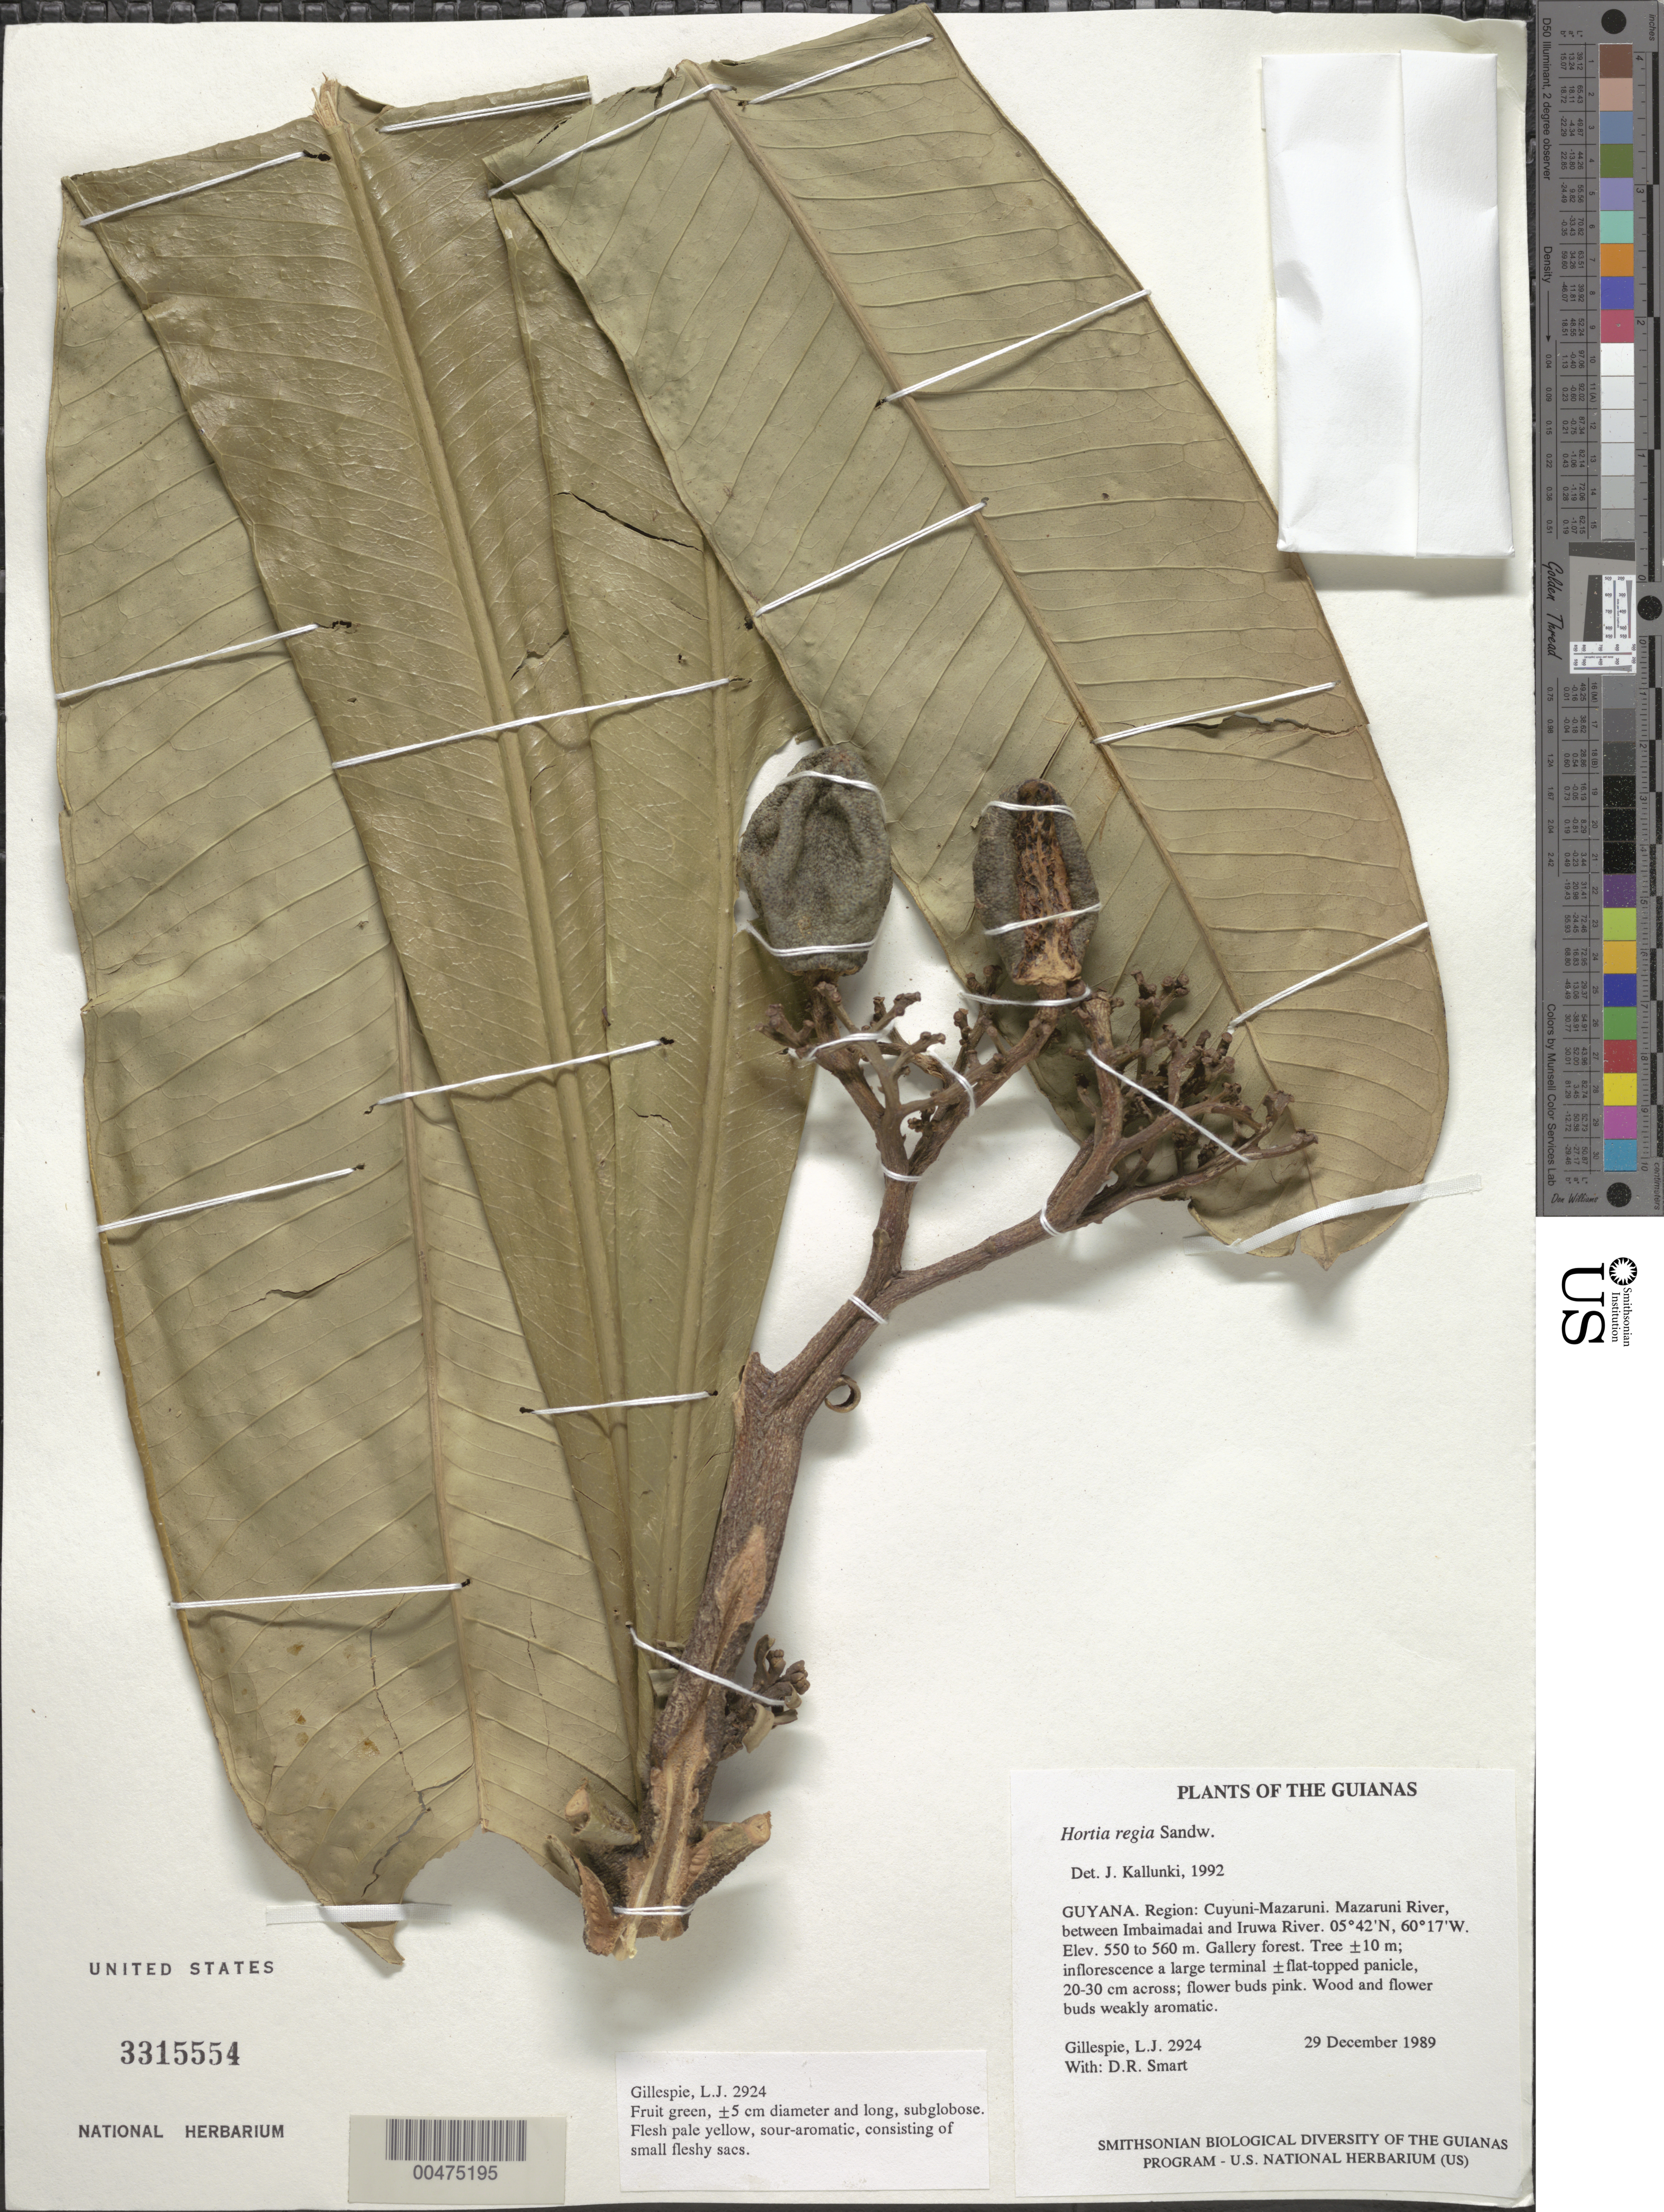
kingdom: Plantae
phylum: Tracheophyta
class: Magnoliopsida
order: Sapindales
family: Rutaceae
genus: Hortia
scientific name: Hortia regia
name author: Sandwith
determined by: Kallunki, Jacquelyn A.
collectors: L. J. Gillespie & D. R. Smart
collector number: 2924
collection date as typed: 29 December 1989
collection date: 1989-12-29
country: Guyana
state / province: Cuyuni-Mazaruni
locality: Mazaruni River, between Imbaimadai and Iruwa River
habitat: Gallery forest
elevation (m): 550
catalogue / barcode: US 3315554